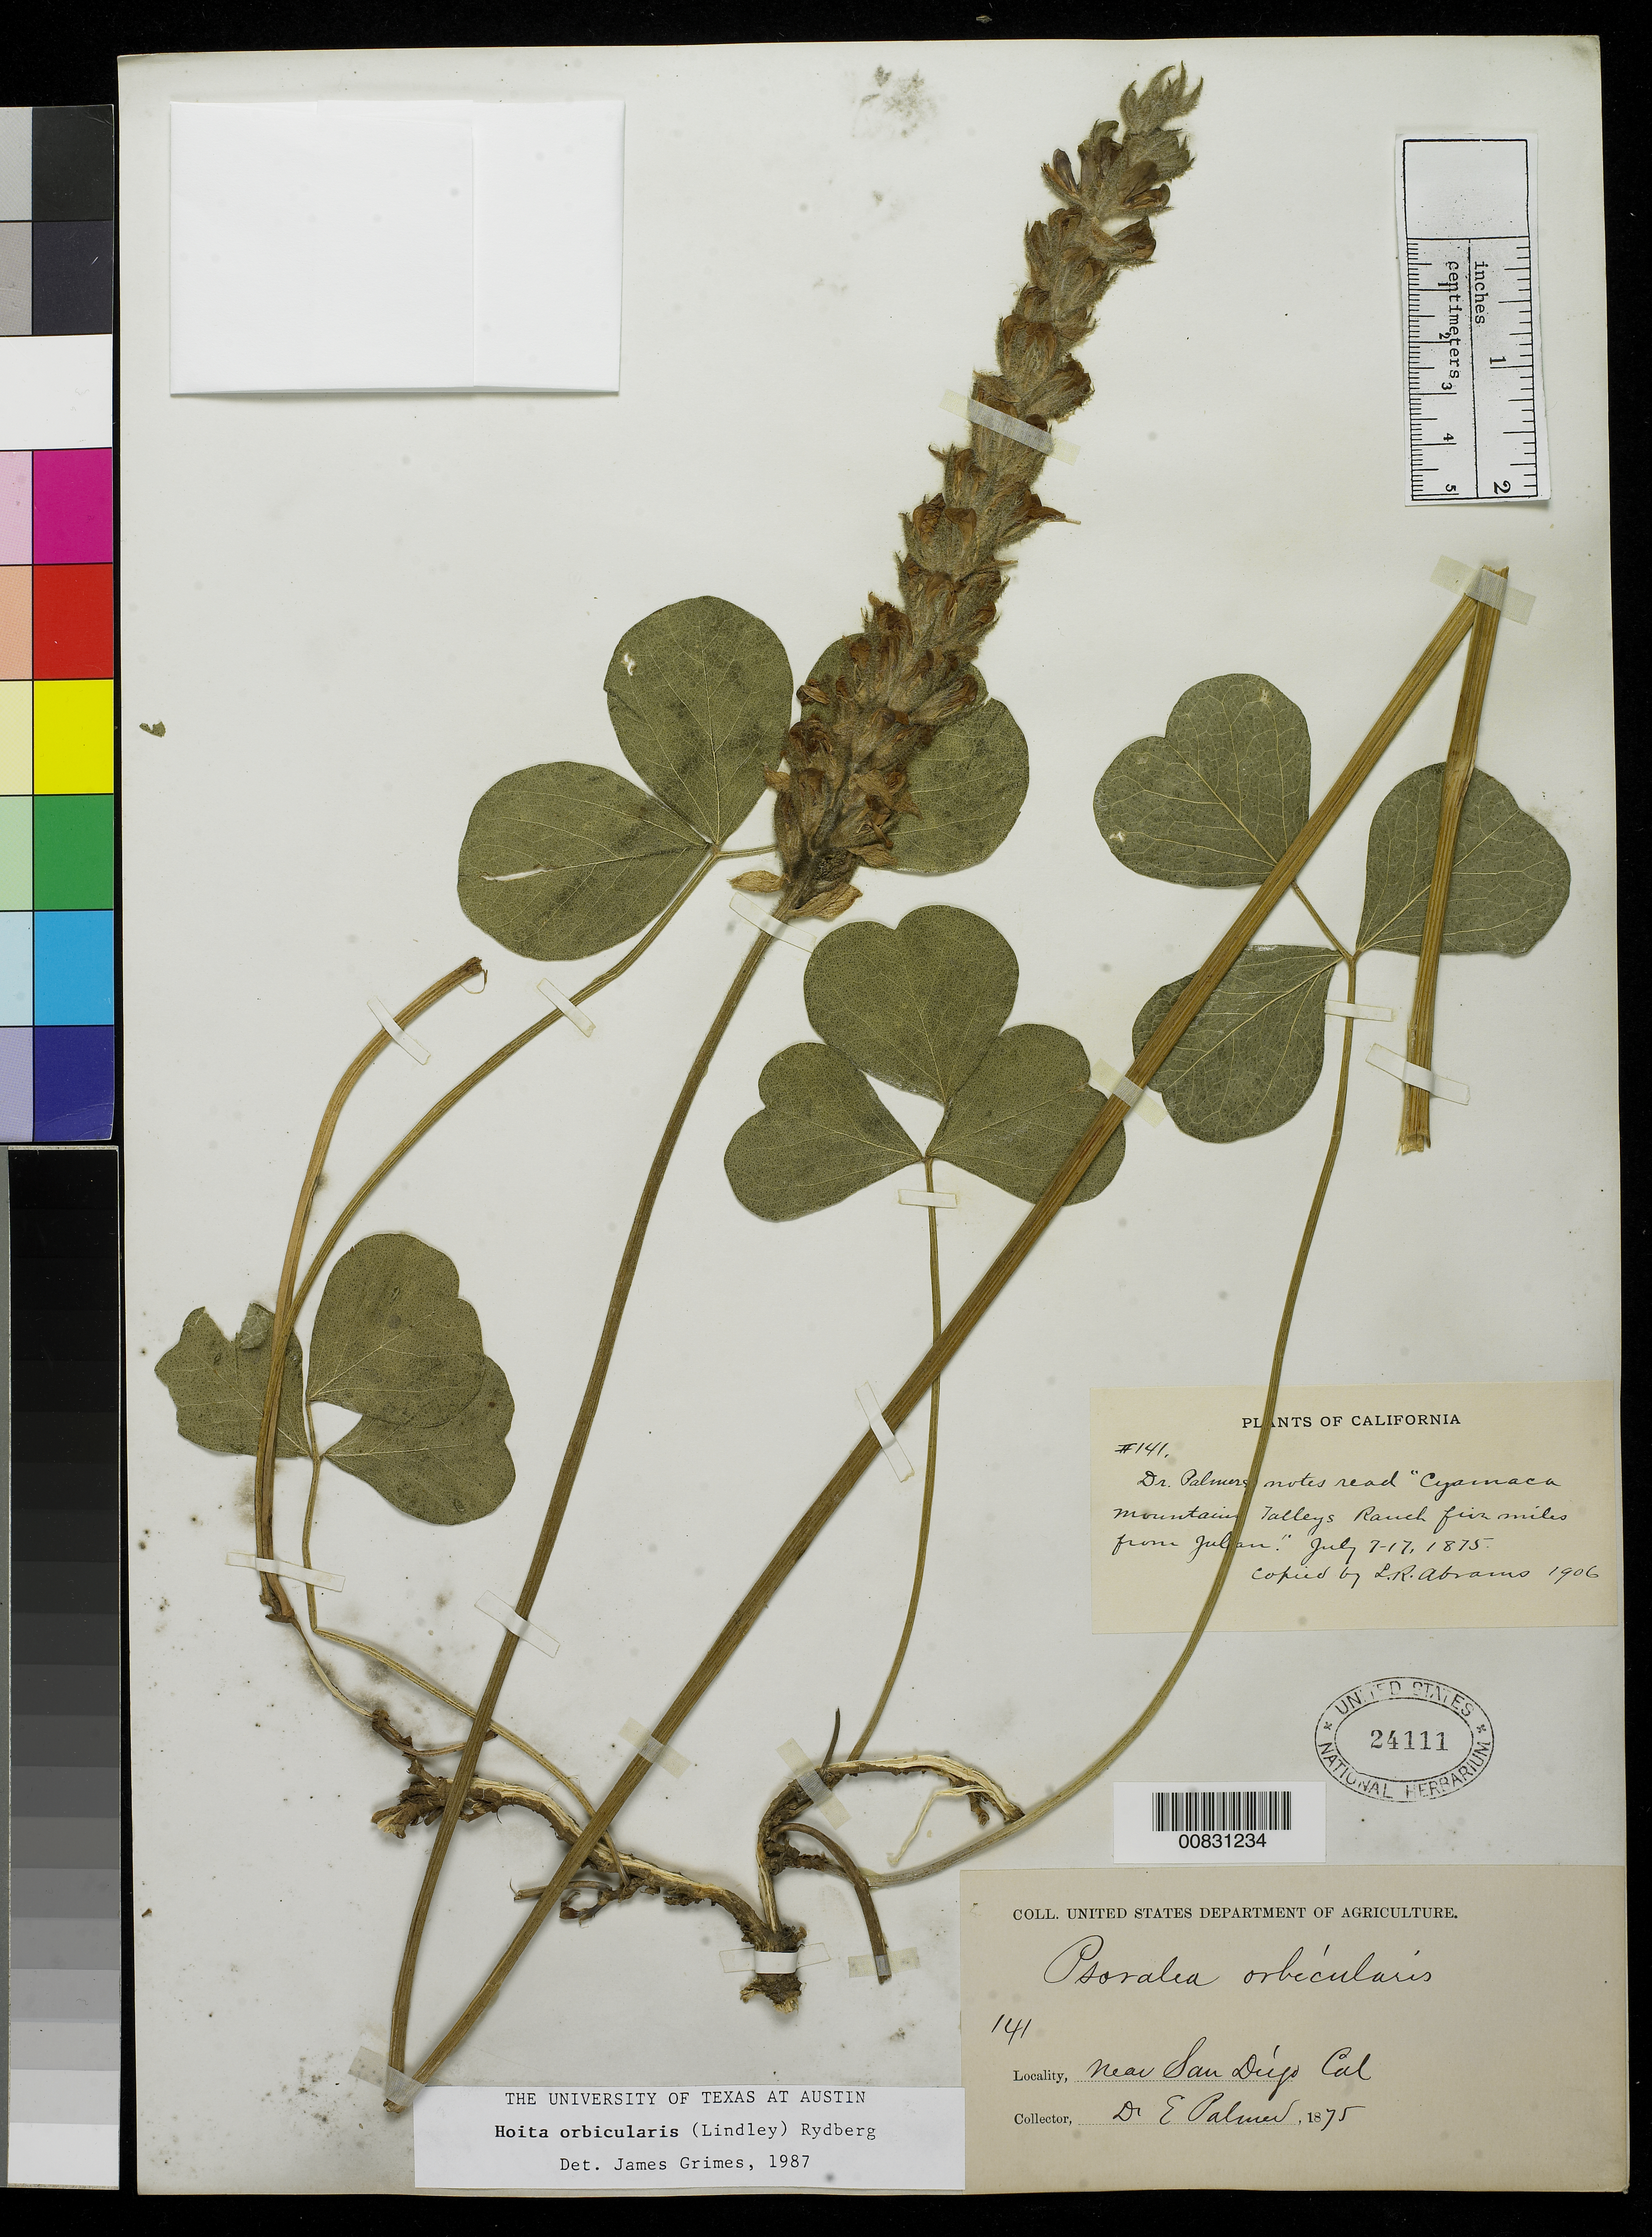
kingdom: Plantae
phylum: Tracheophyta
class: Magnoliopsida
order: Fabales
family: Fabaceae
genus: Hoita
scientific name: Hoita orbicularis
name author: (Lindl.) Rydb.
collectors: E. Palmer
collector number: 141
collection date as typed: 07 Jul 1875 to 17 Jul 1875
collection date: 1875-07-07/1875-07-17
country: United States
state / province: California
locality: Cuyamaca Mountains, Talley's Ranch, 5 miles from Julian.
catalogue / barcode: US 24111